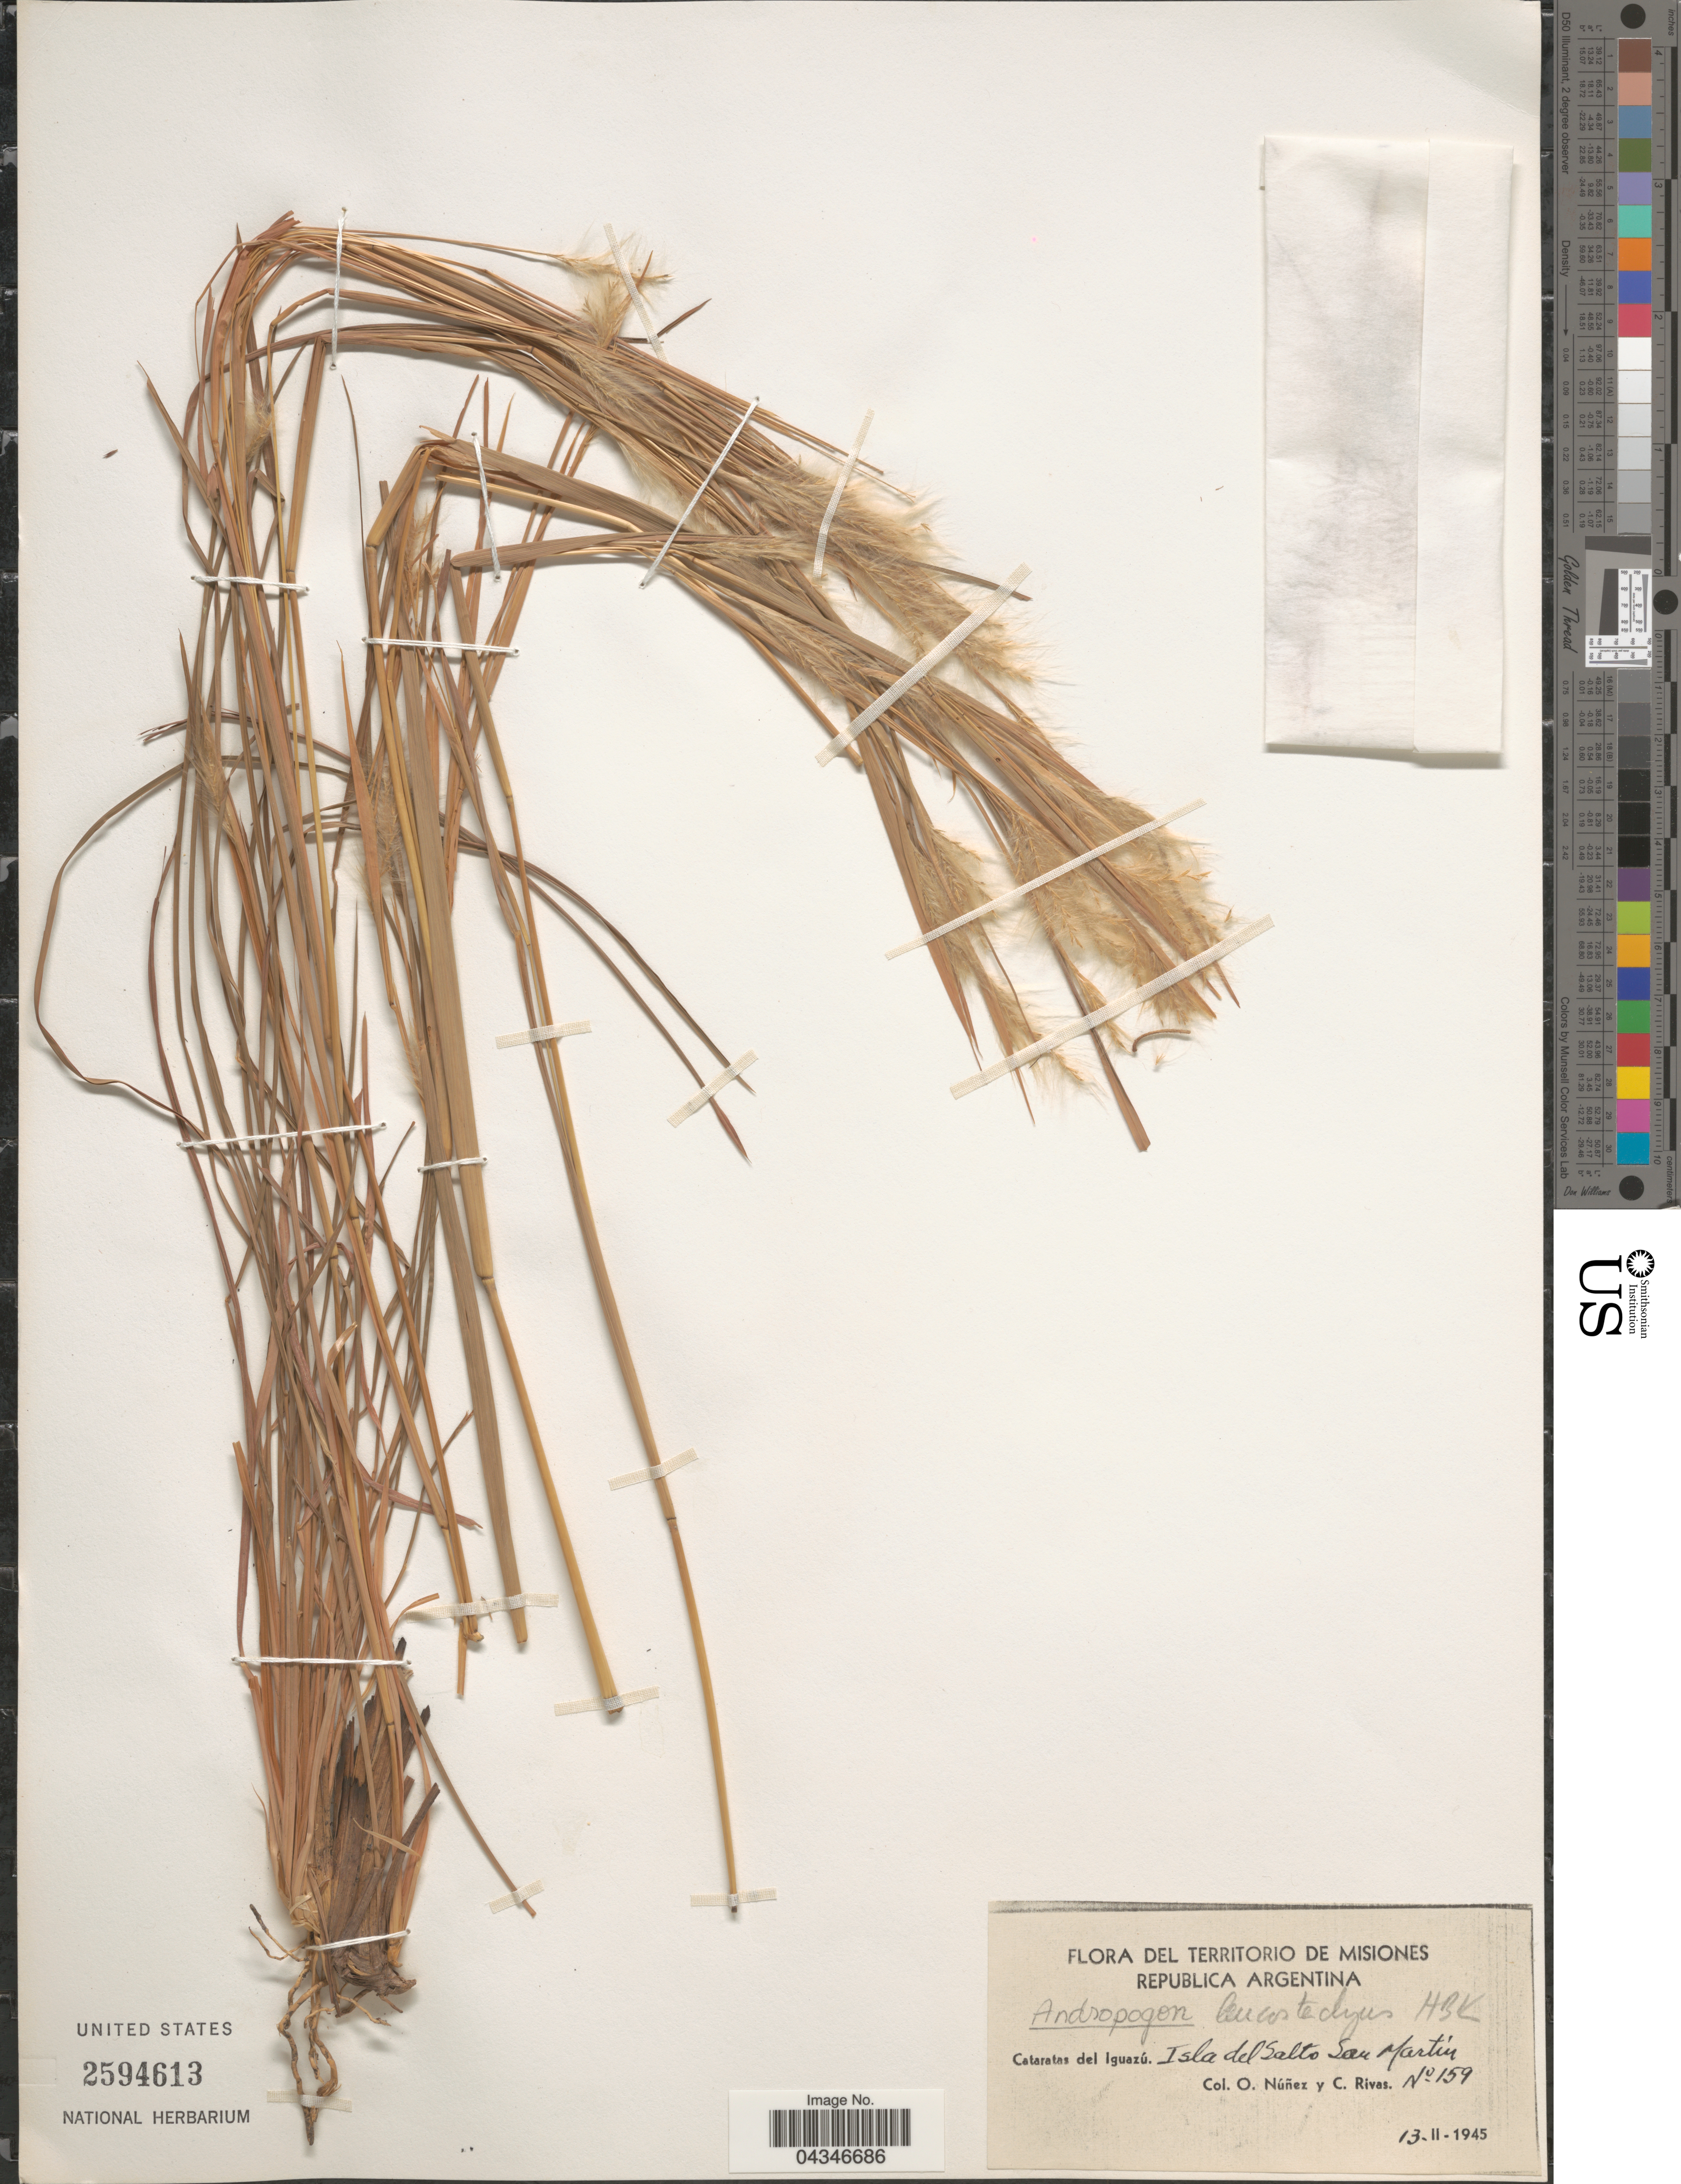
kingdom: Plantae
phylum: Tracheophyta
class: Liliopsida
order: Poales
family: Poaceae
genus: Andropogon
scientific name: Andropogon sp.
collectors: O. Nuñez & C. Rivas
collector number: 159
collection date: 1945-11-13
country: Argentina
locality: Cataratas del Iguazú. Isla del Salto San Martin.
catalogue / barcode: US 2594613